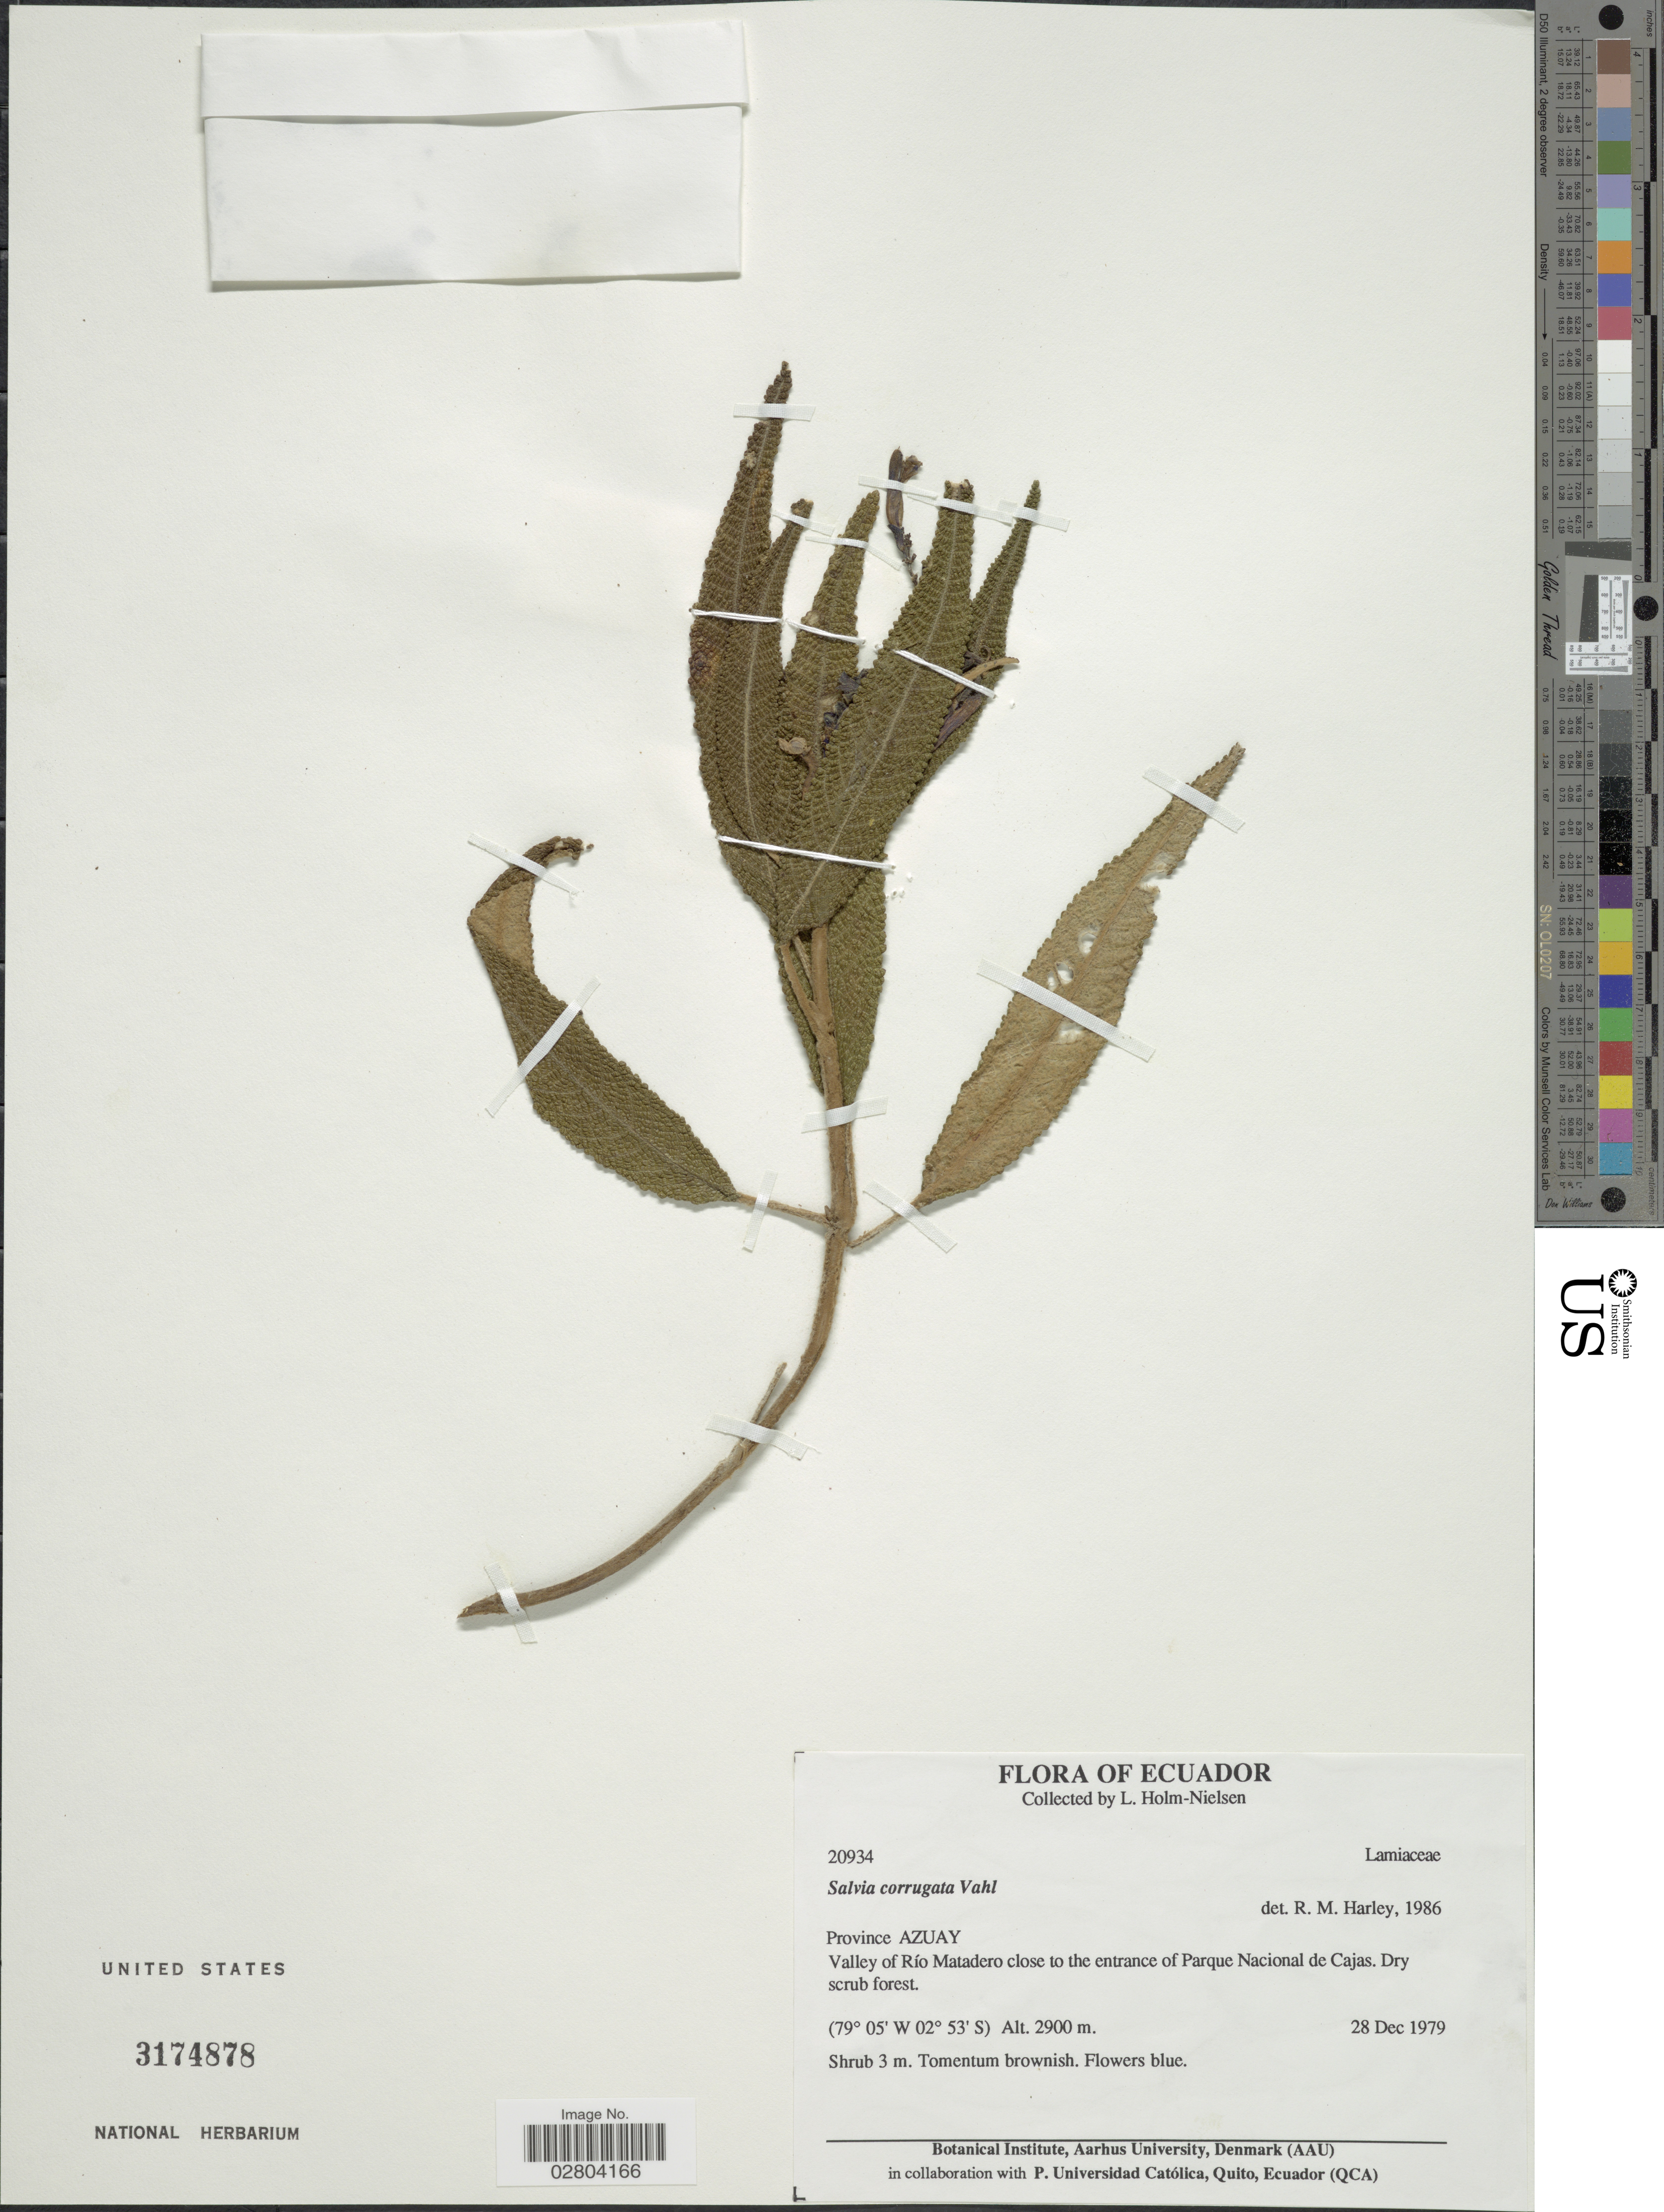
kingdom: Plantae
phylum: Tracheophyta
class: Magnoliopsida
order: Lamiales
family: Lamiaceae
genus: Salvia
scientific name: Salvia corrugata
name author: Vahl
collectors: L. B. Holm-Nielsen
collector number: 20934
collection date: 1979-12-28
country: Ecuador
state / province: Azuay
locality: Valley of Río Matadero close to the entrance of Parque Nacional de Cajas.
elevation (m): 2900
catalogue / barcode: US 3174878